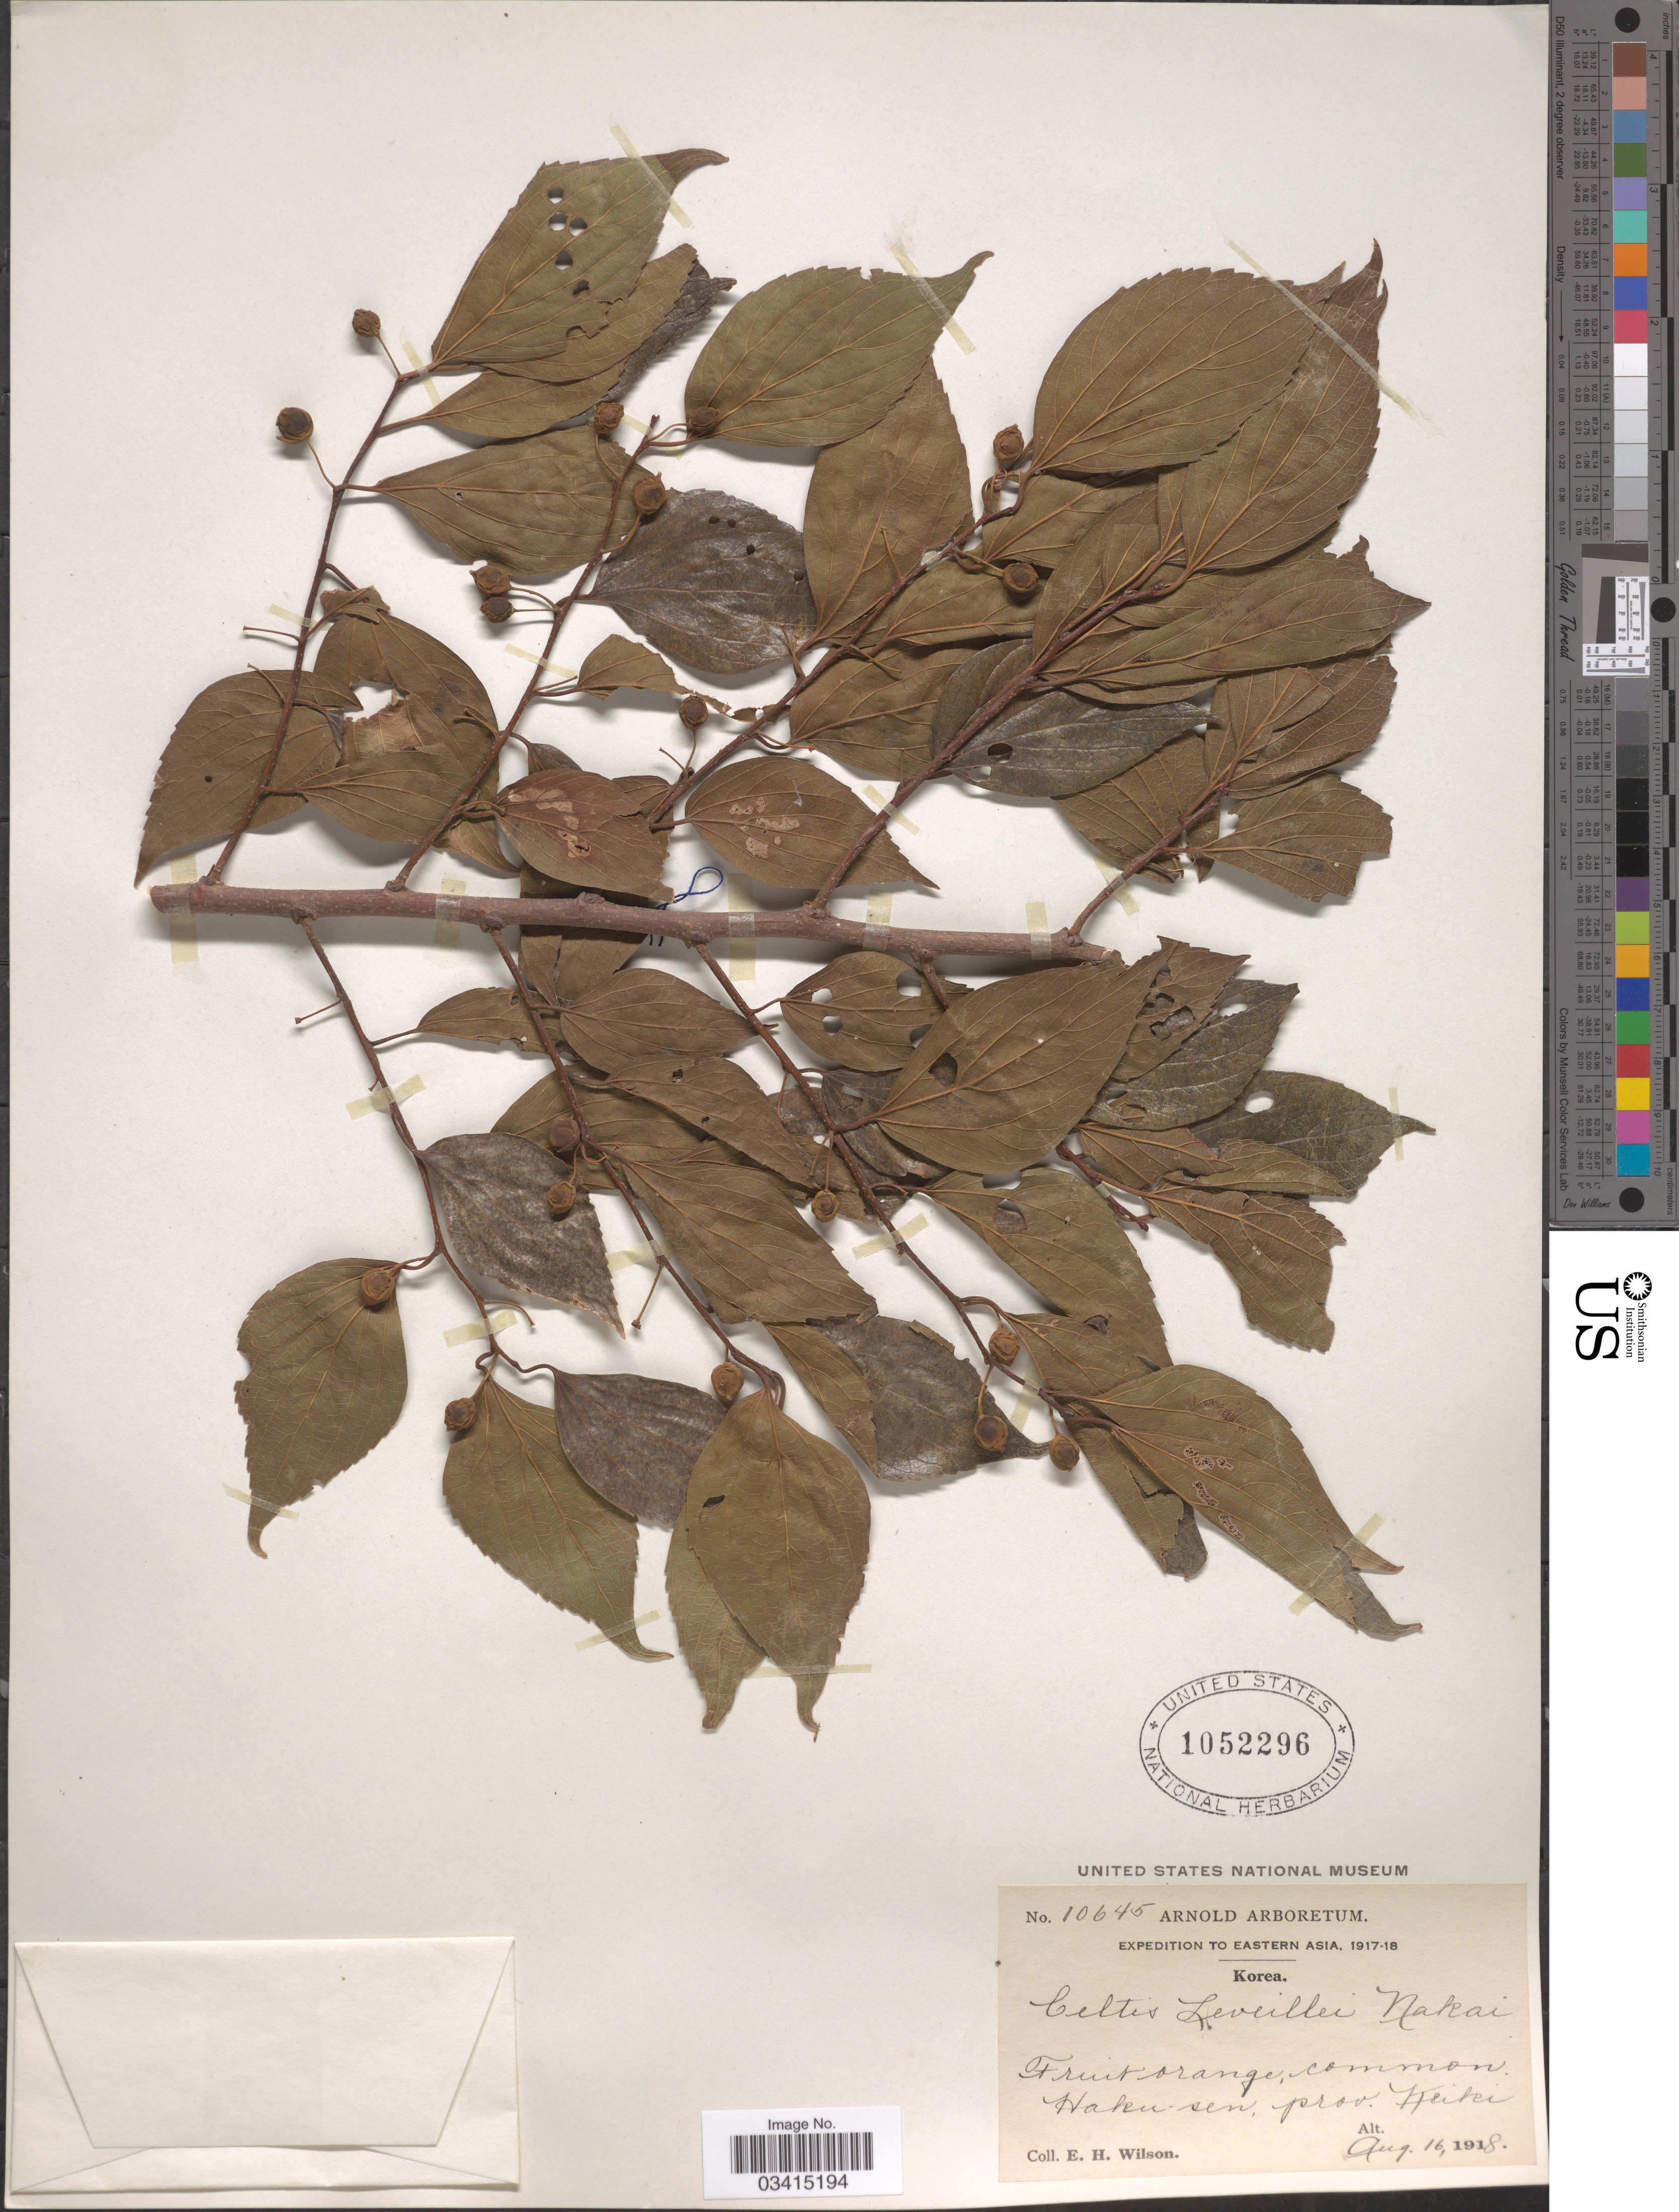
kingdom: Plantae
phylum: Tracheophyta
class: Magnoliopsida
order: Rosales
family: Cannabaceae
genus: Celtis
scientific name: Celtis leveillei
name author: Nakai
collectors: E. Wilson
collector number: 10645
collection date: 1918-08-16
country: South Korea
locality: Haku-sen, prov. Keiki.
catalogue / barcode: US 1052296